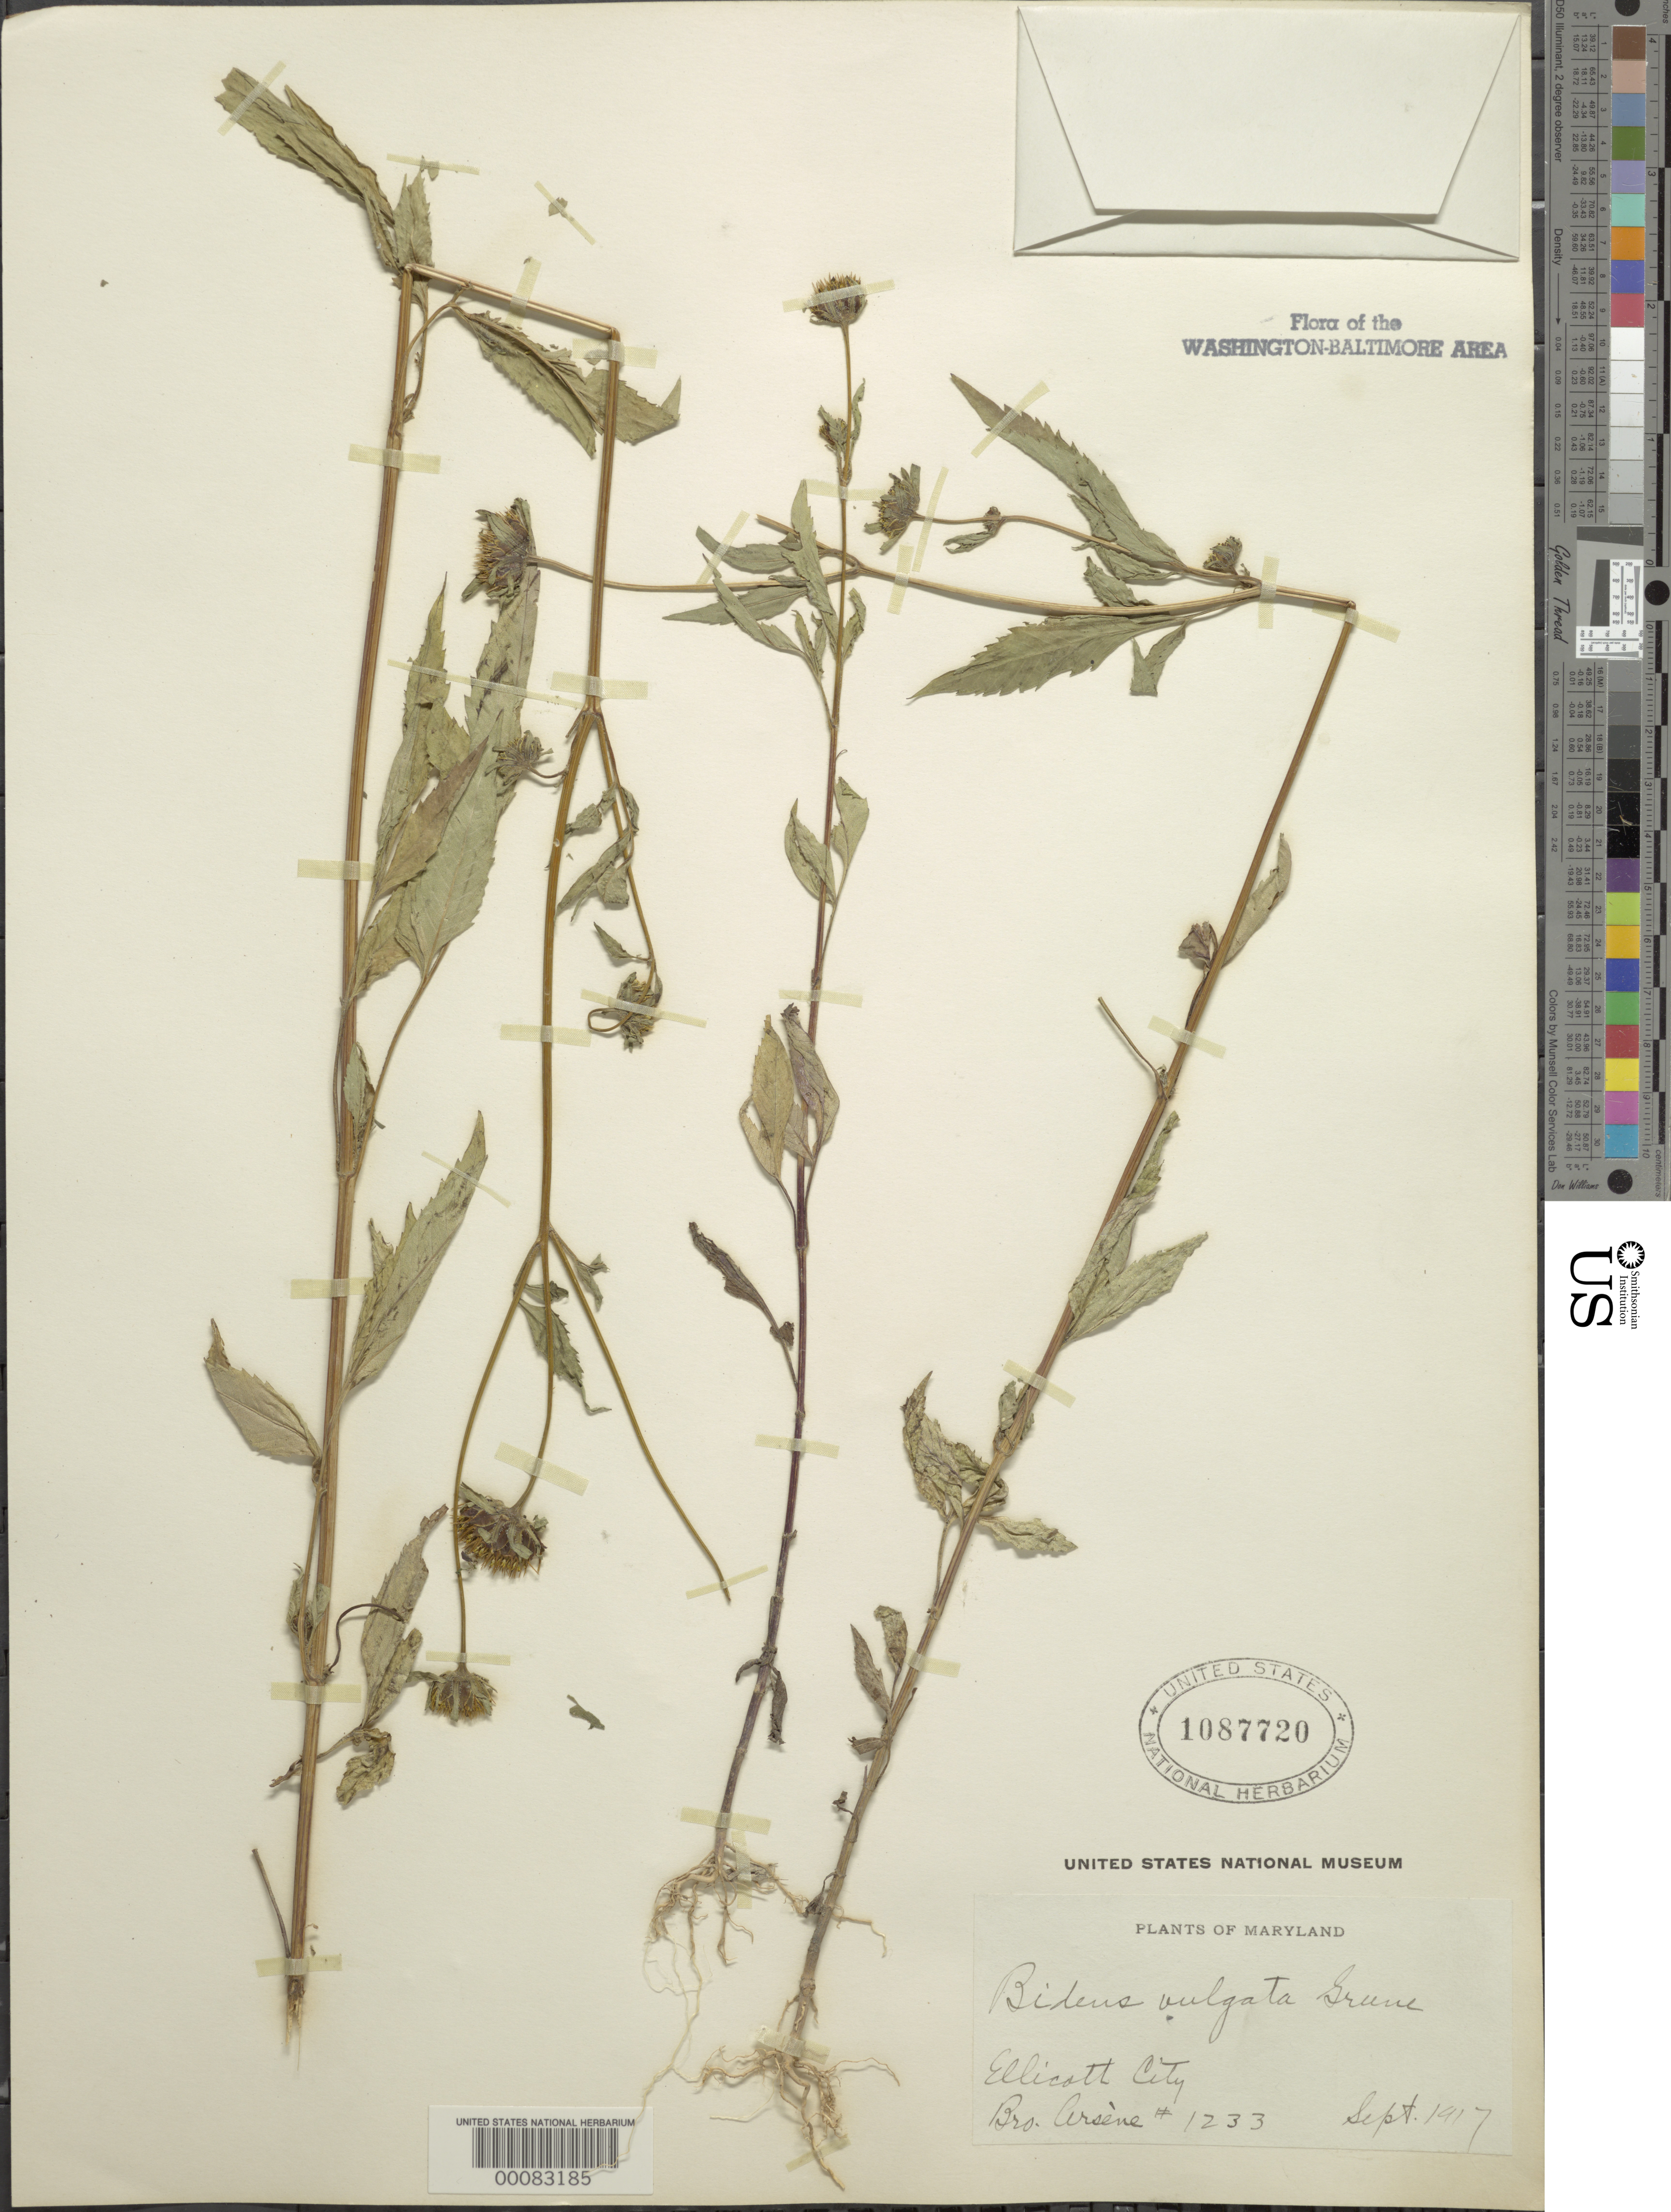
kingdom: Plantae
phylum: Tracheophyta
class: Magnoliopsida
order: Asterales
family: Asteraceae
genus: Bidens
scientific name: Bidens vulgata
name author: Greene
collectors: Bro. G. Arsène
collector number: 1233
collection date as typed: Sep 1917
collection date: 1917-09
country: United States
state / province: Maryland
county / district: Howard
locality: Ellicott City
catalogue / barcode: US 1087720